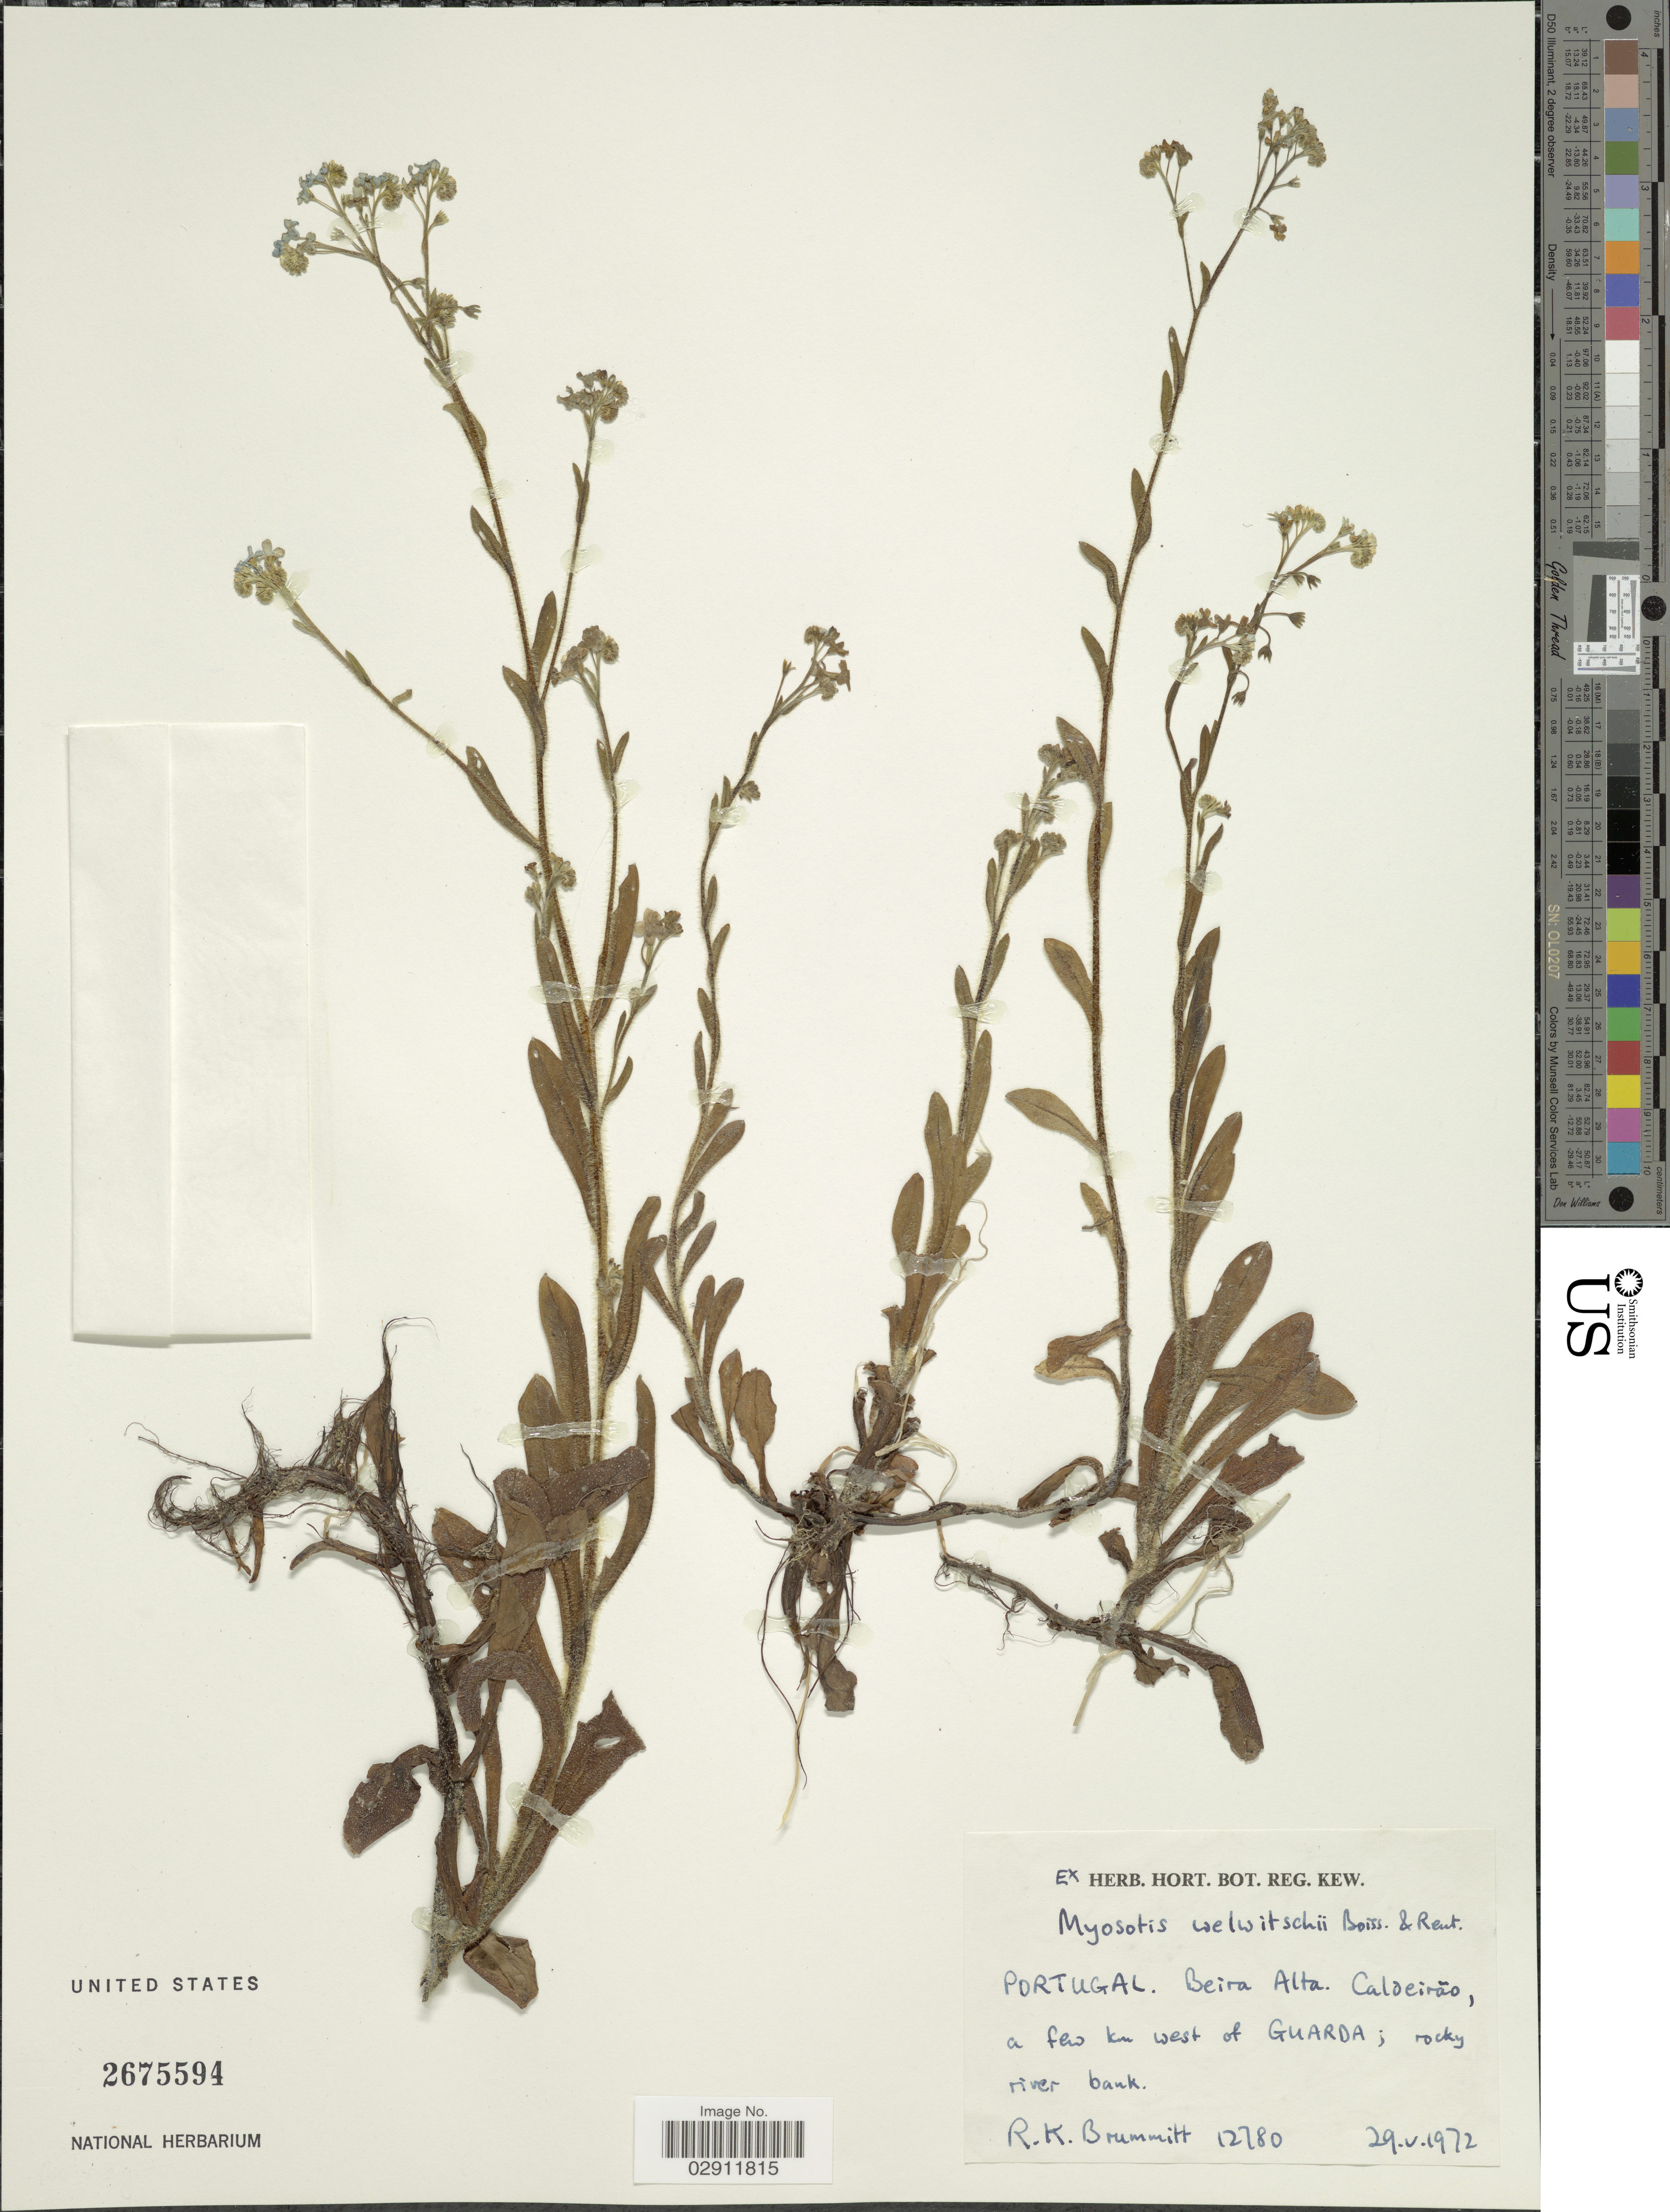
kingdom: Plantae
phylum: Tracheophyta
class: Magnoliopsida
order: Boraginales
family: Boraginaceae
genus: Myosotis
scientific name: Myosotis welwitschii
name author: Boiss. & Reut.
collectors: R. K. Brummitt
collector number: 12780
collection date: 1972-05-29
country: Portugal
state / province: Guarda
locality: Beira Alta. Caldeirão, a few km west of Guarda.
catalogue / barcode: US 2675594